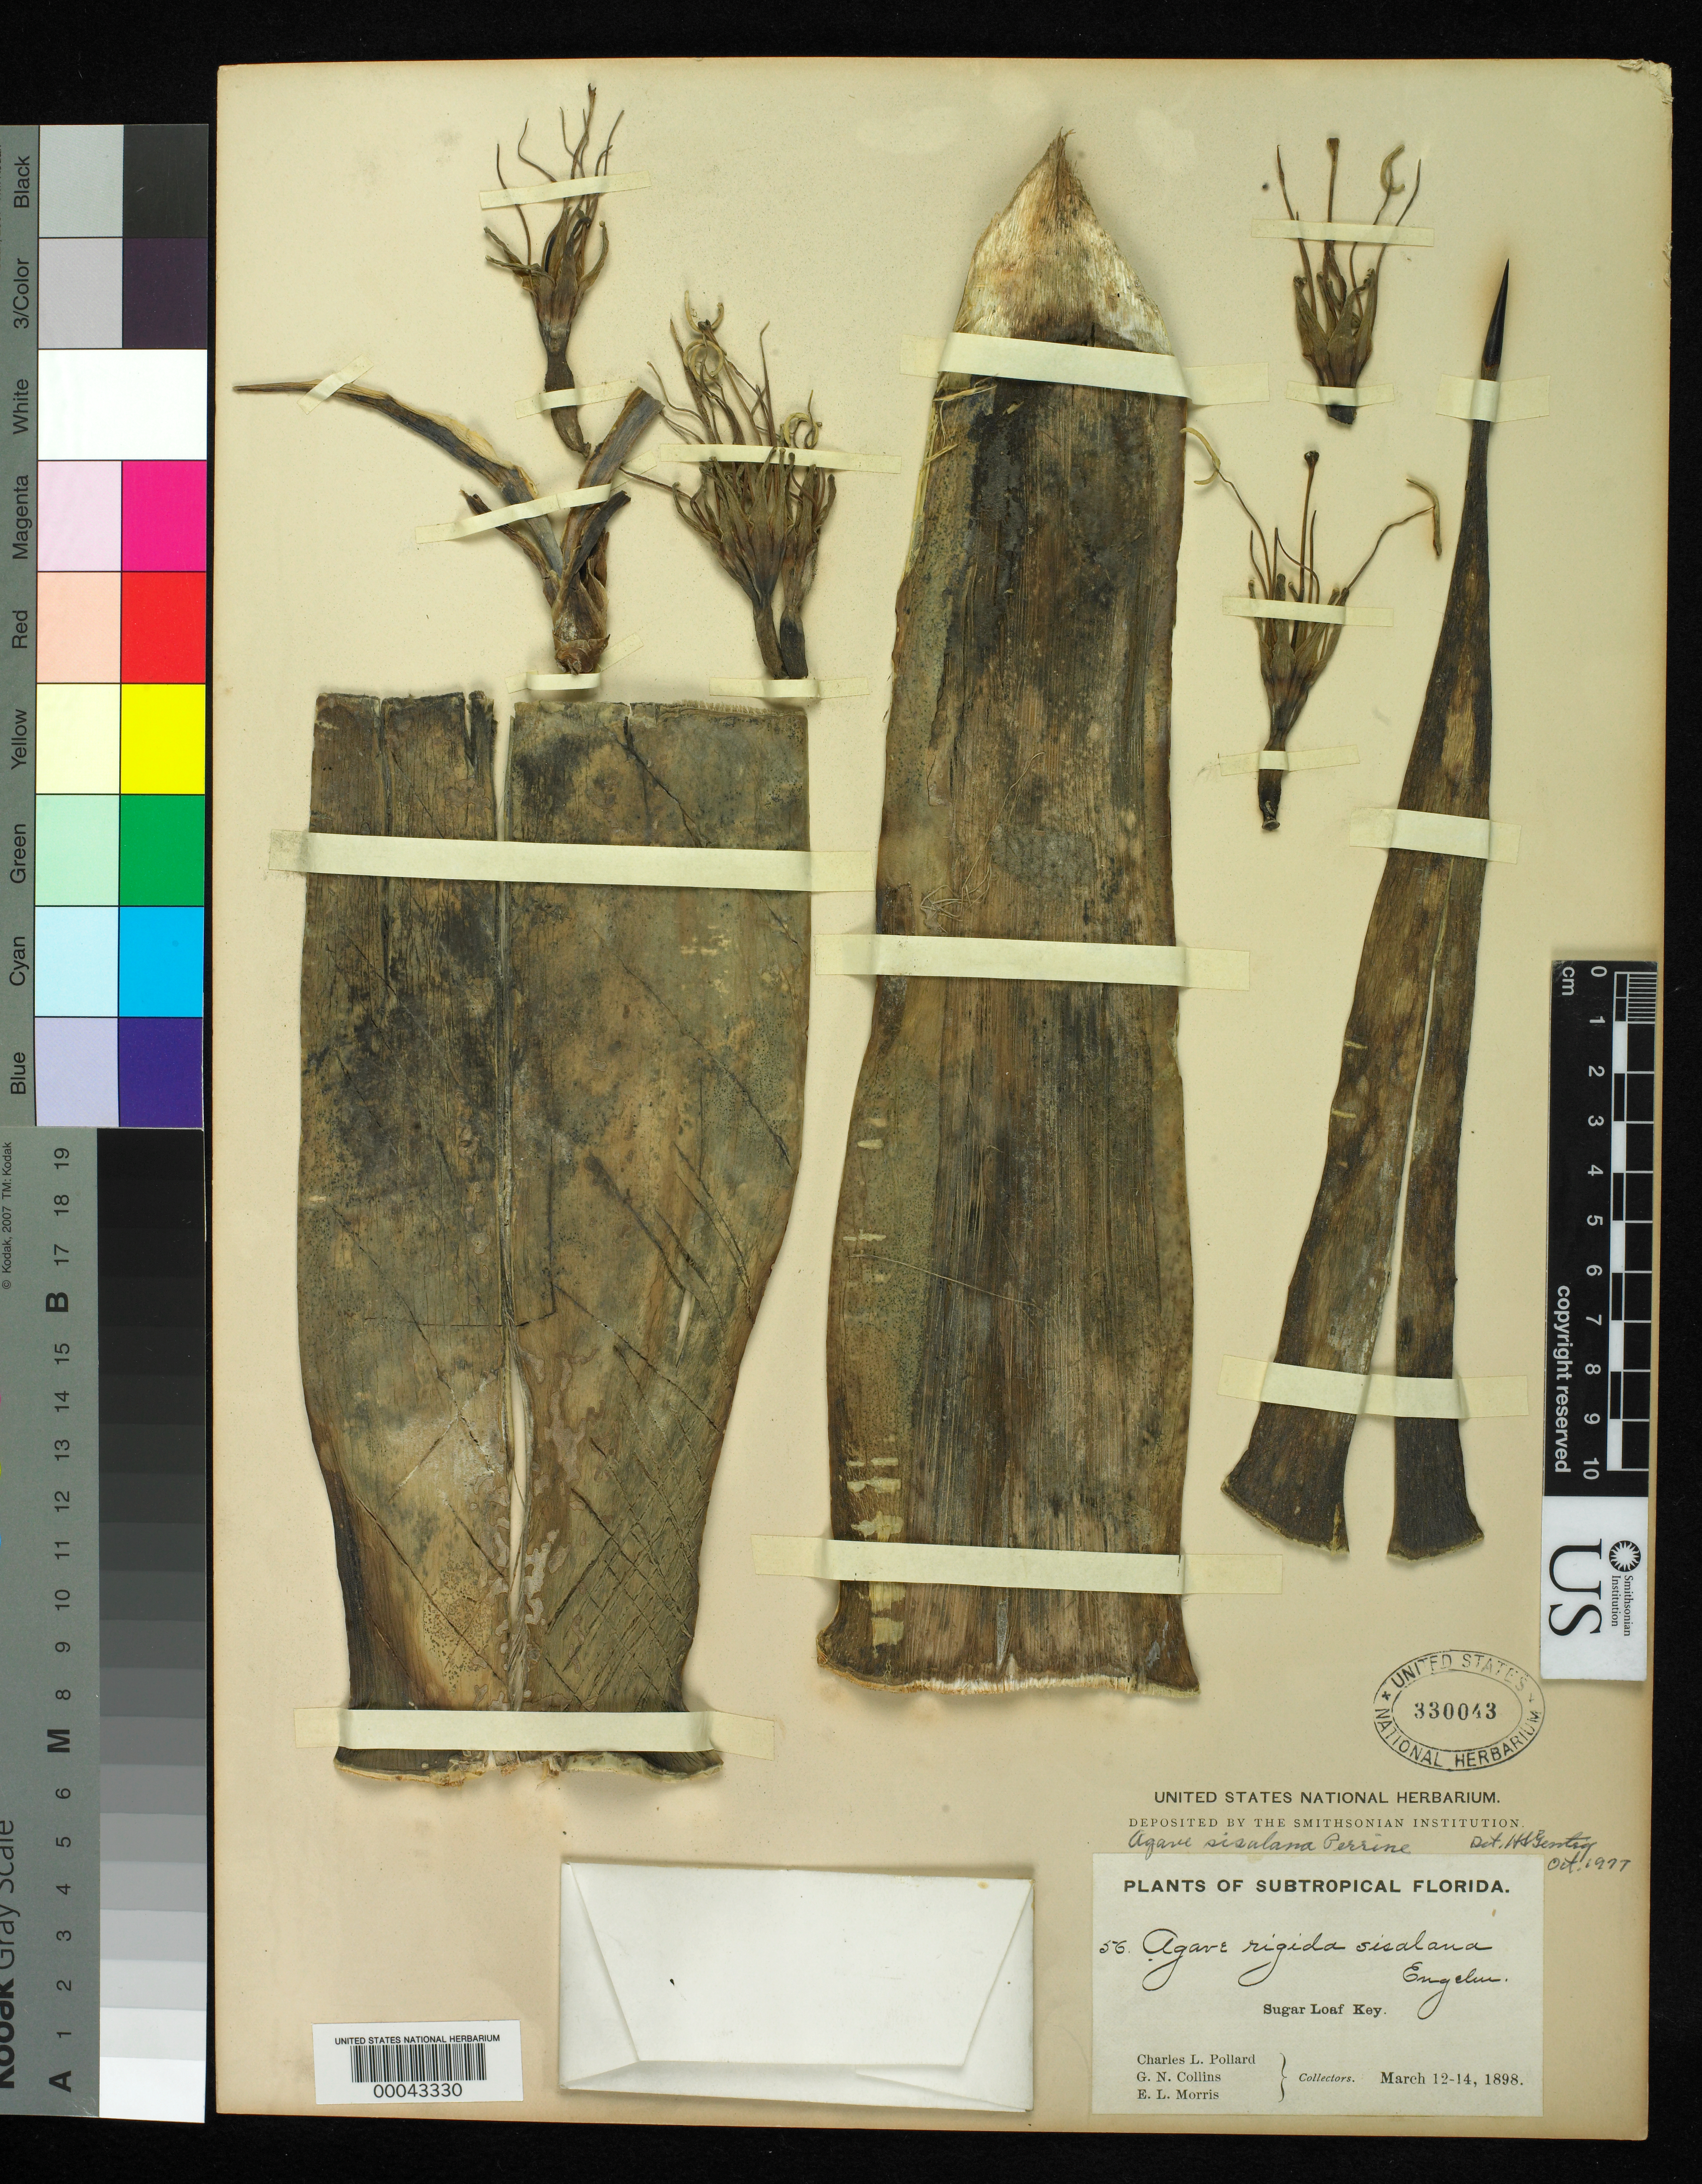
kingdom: Plantae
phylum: Tracheophyta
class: Liliopsida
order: Asparagales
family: Asparagaceae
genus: Agave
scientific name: Agave sisalana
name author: Perrine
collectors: C. L. Pollard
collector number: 56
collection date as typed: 12 Mar 1898 to 14 Mar 1898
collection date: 1898-03-12/1898-03-14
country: United States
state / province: Florida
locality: Sugar Loaf Key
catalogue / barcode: US 330043